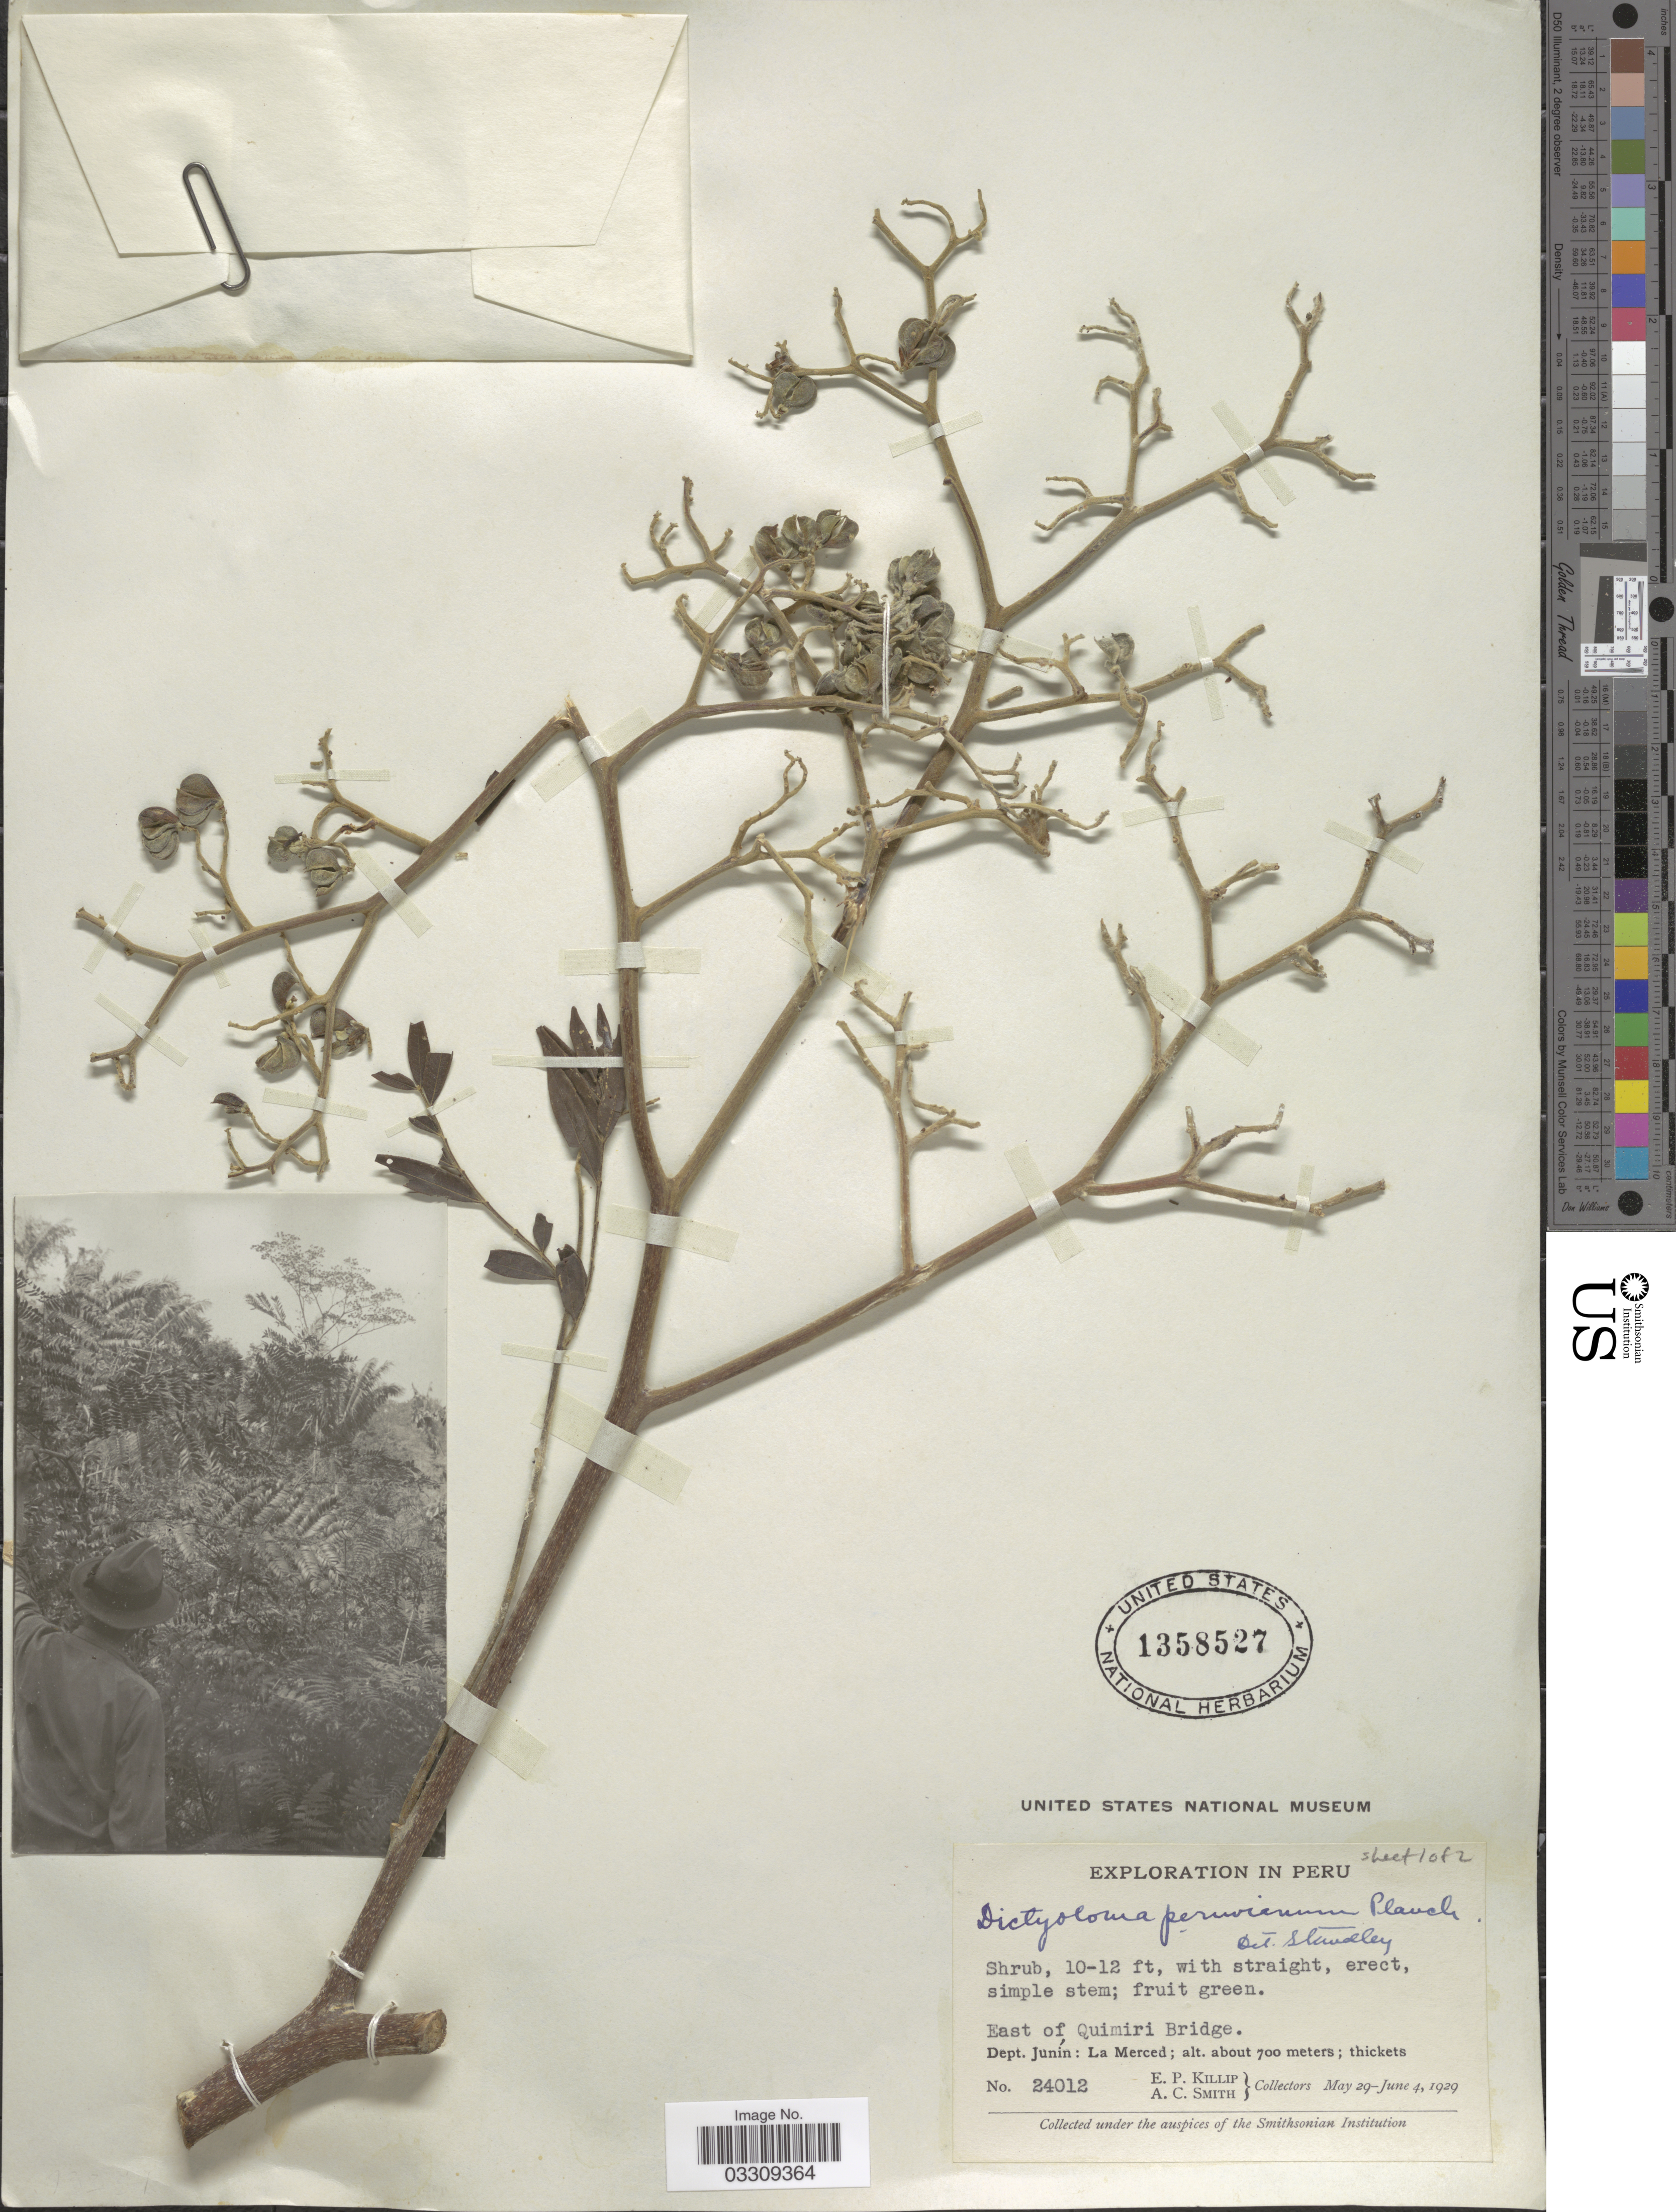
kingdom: Plantae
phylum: Tracheophyta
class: Magnoliopsida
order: Sapindales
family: Rutaceae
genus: Dictyoloma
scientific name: Dictyoloma peruvianum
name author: Planch.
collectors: E. P. Killip & A. C. Smith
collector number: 24012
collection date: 1929-05-29/1929-06-04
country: Peru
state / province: Junín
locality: East of Quimiri Bridge. Dept. Junín: La Merced.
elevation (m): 700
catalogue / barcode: US 1358527